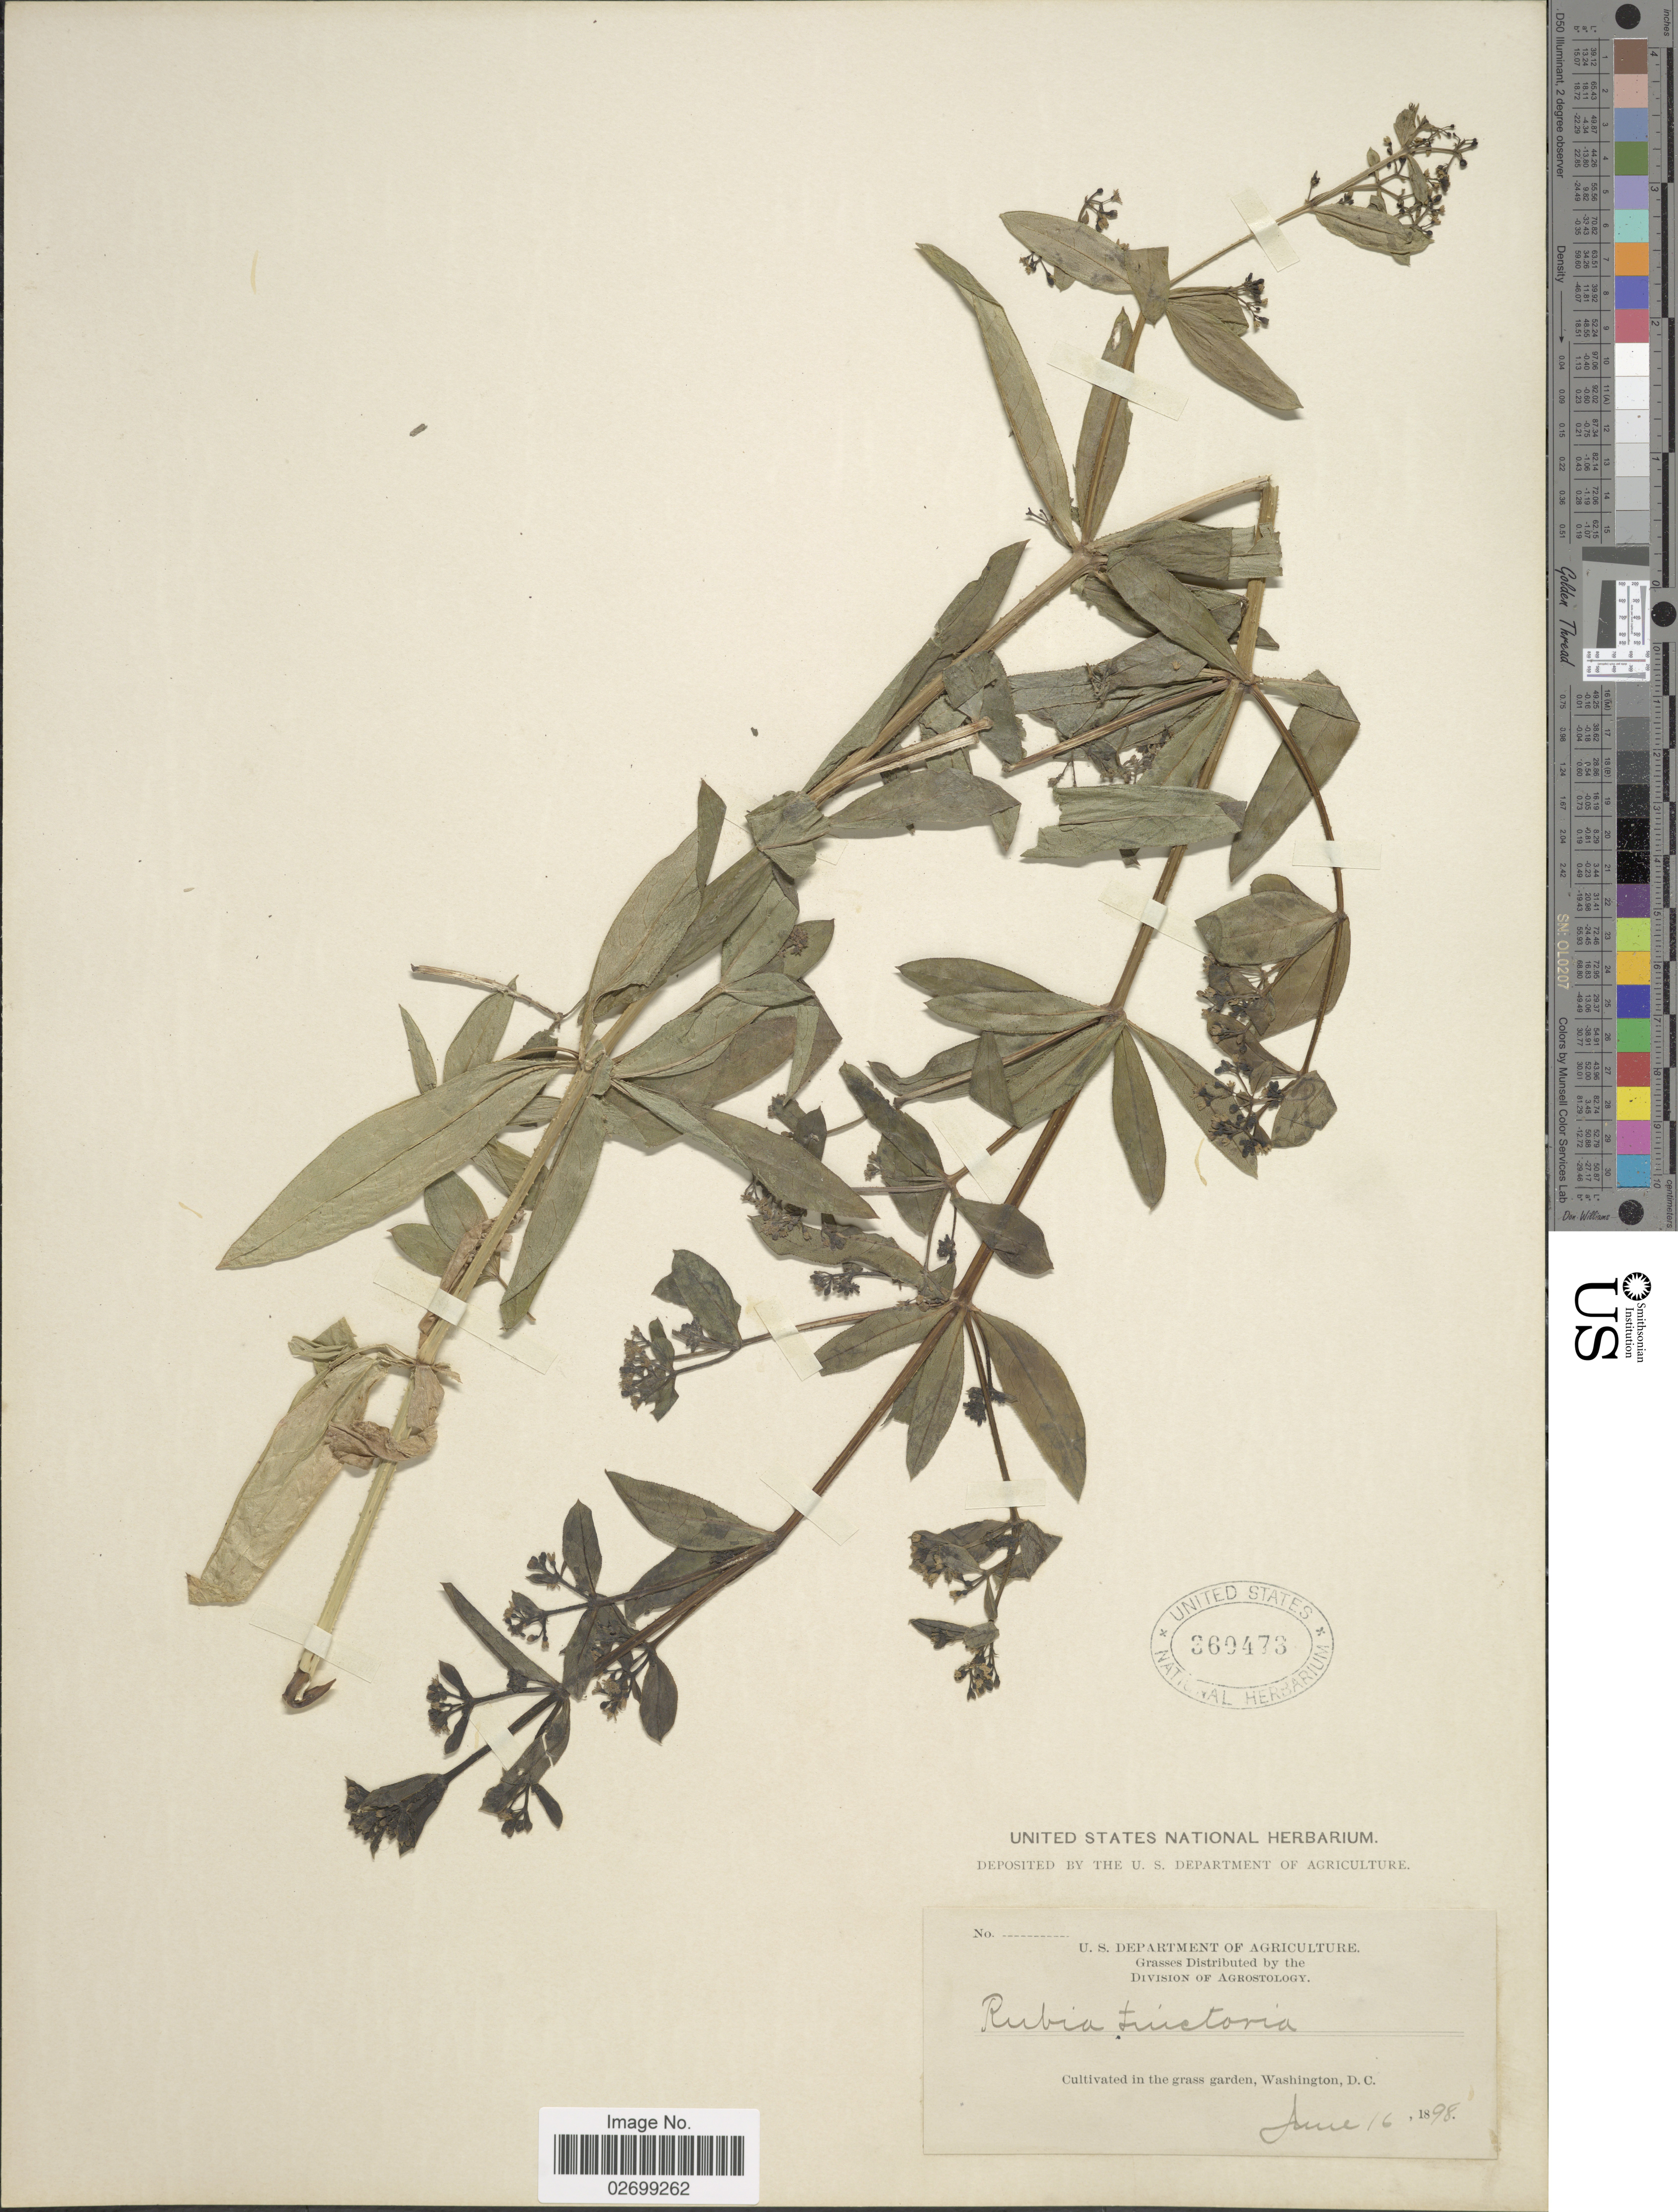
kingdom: Plantae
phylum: Tracheophyta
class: Magnoliopsida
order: Gentianales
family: Rubiaceae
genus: Rubia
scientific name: Rubia tinctorum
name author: L.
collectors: ex herb. State Board of Agriculture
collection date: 1898-06-16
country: United States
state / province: District of Columbia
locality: Cultivated in the grass garden, Washington D.C.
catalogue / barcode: US 360473